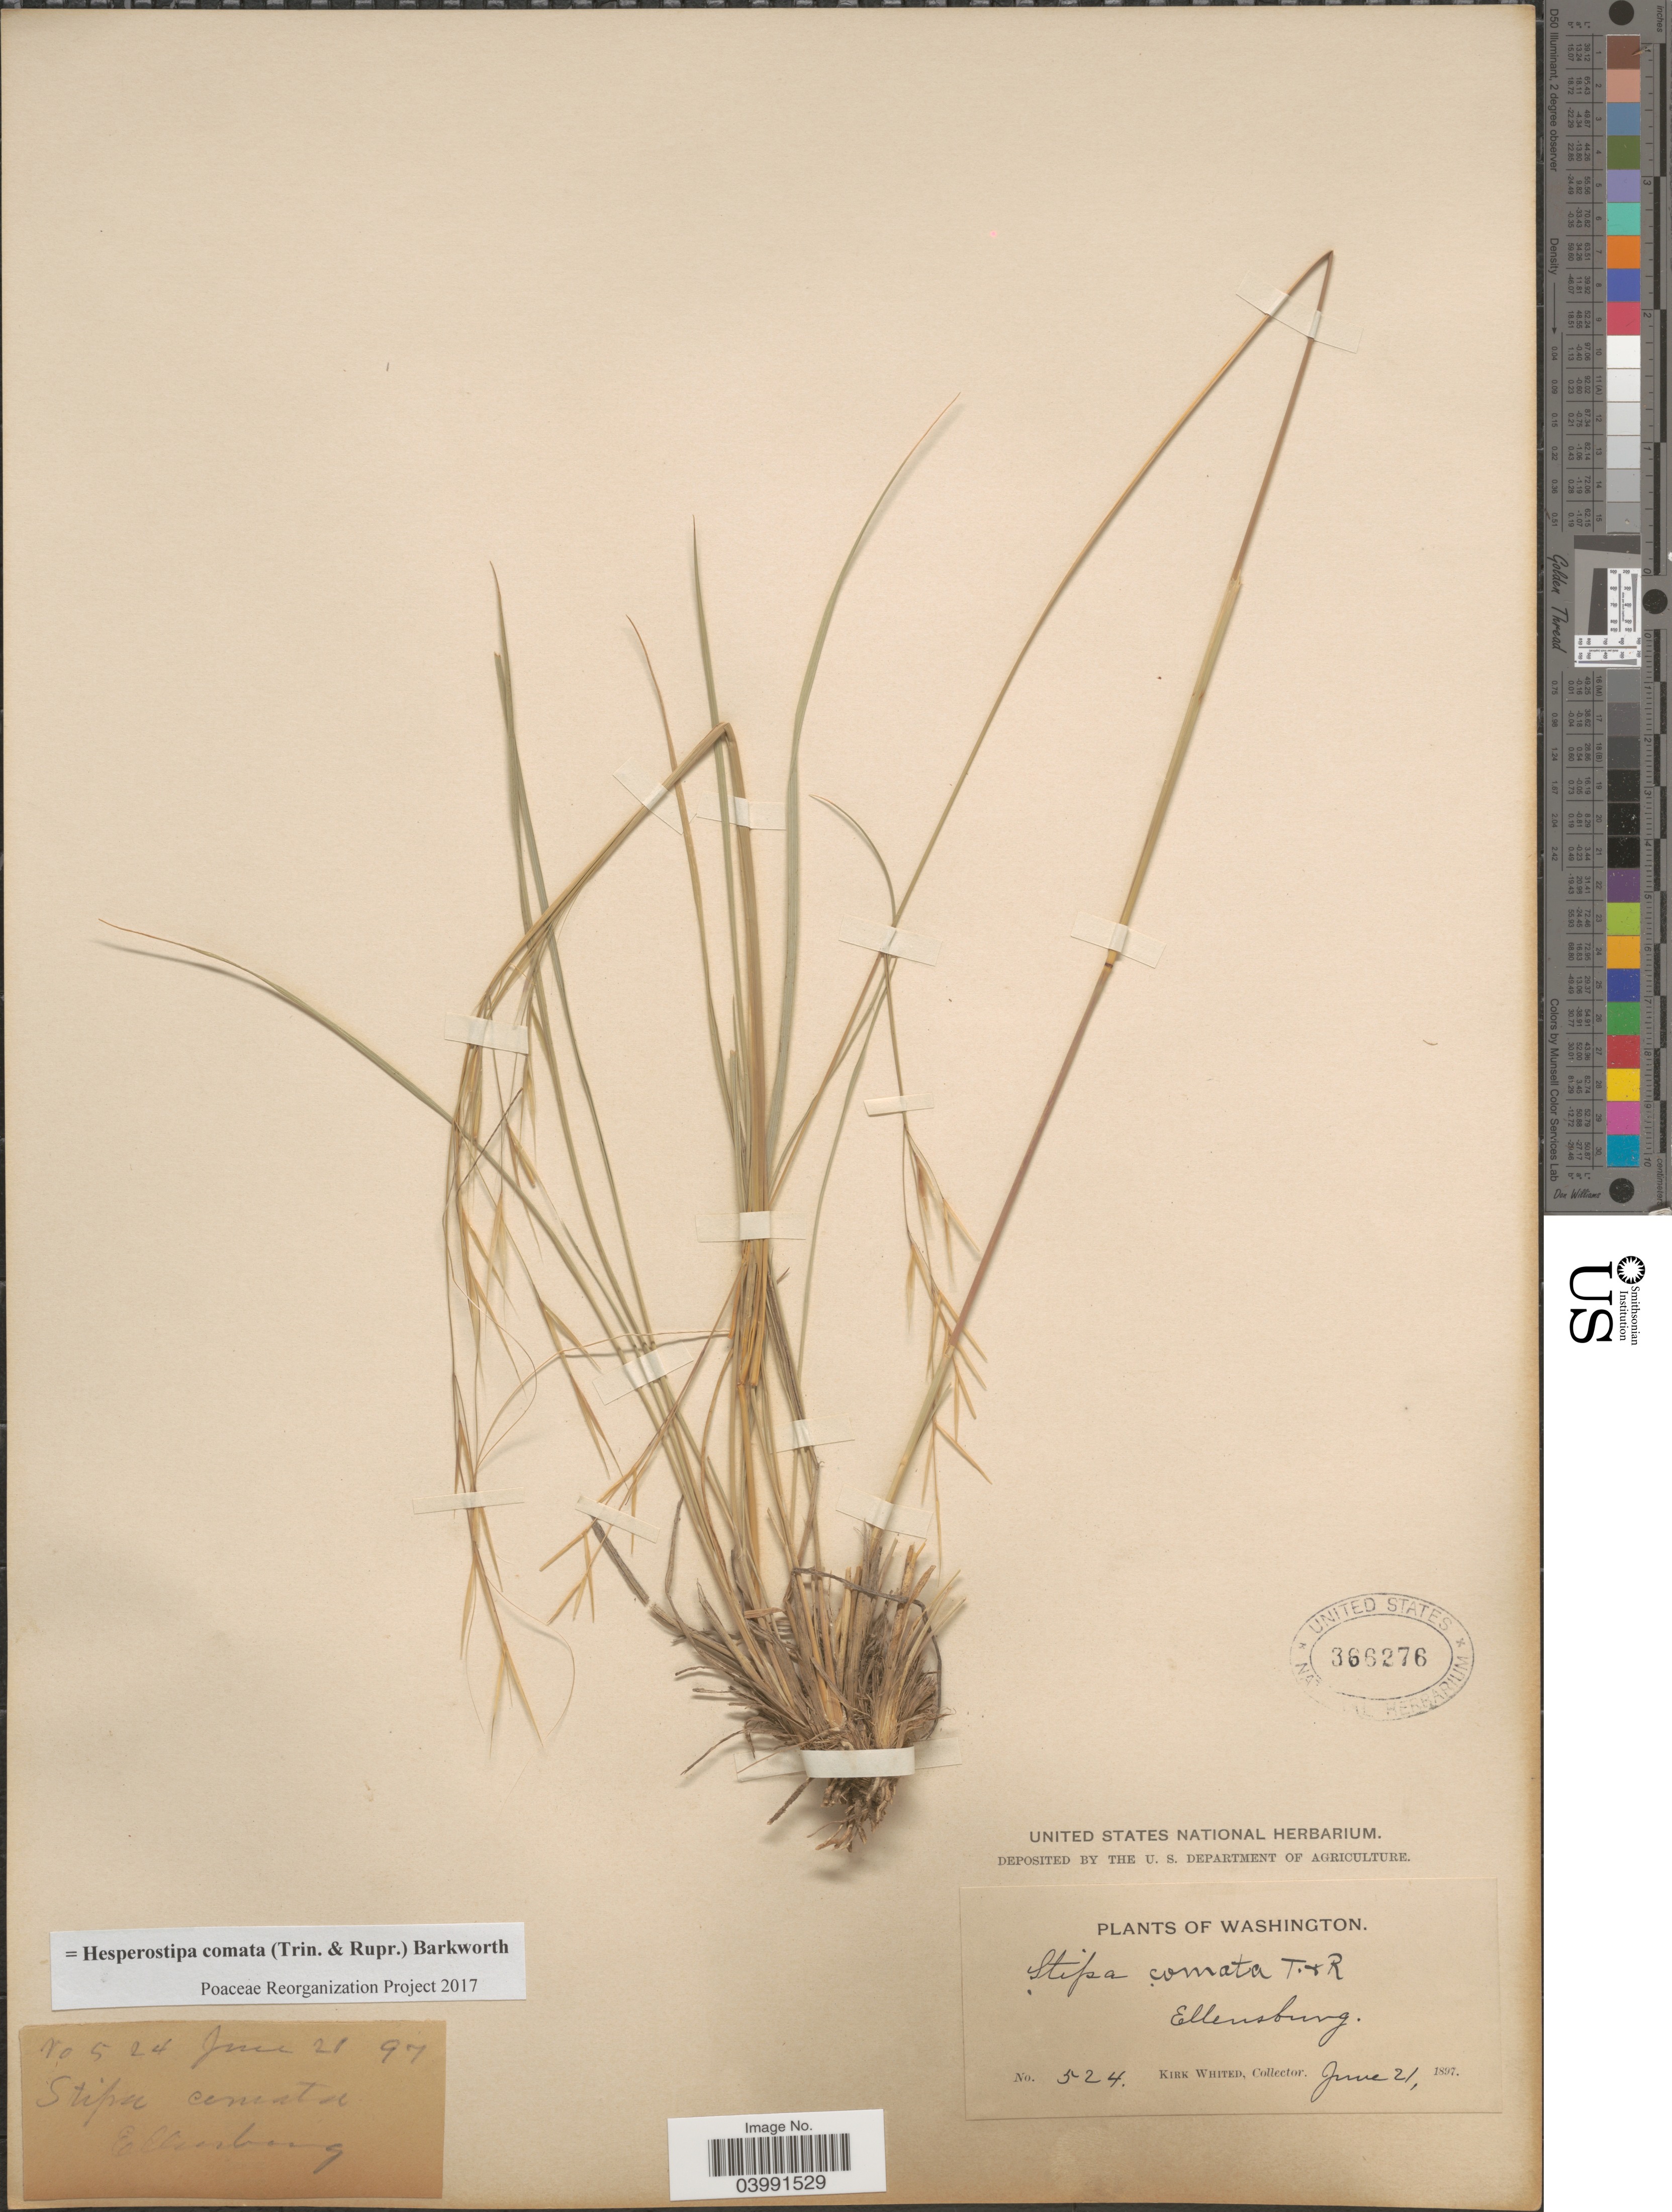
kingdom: Plantae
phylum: Tracheophyta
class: Liliopsida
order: Poales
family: Poaceae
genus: Hesperostipa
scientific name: Hesperostipa comata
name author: (Trin. & Rupr.) Barkworth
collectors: K. Whited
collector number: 524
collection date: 1897-06-21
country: United States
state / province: Washington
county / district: Kittitas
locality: Ellensburg.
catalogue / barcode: US 366276